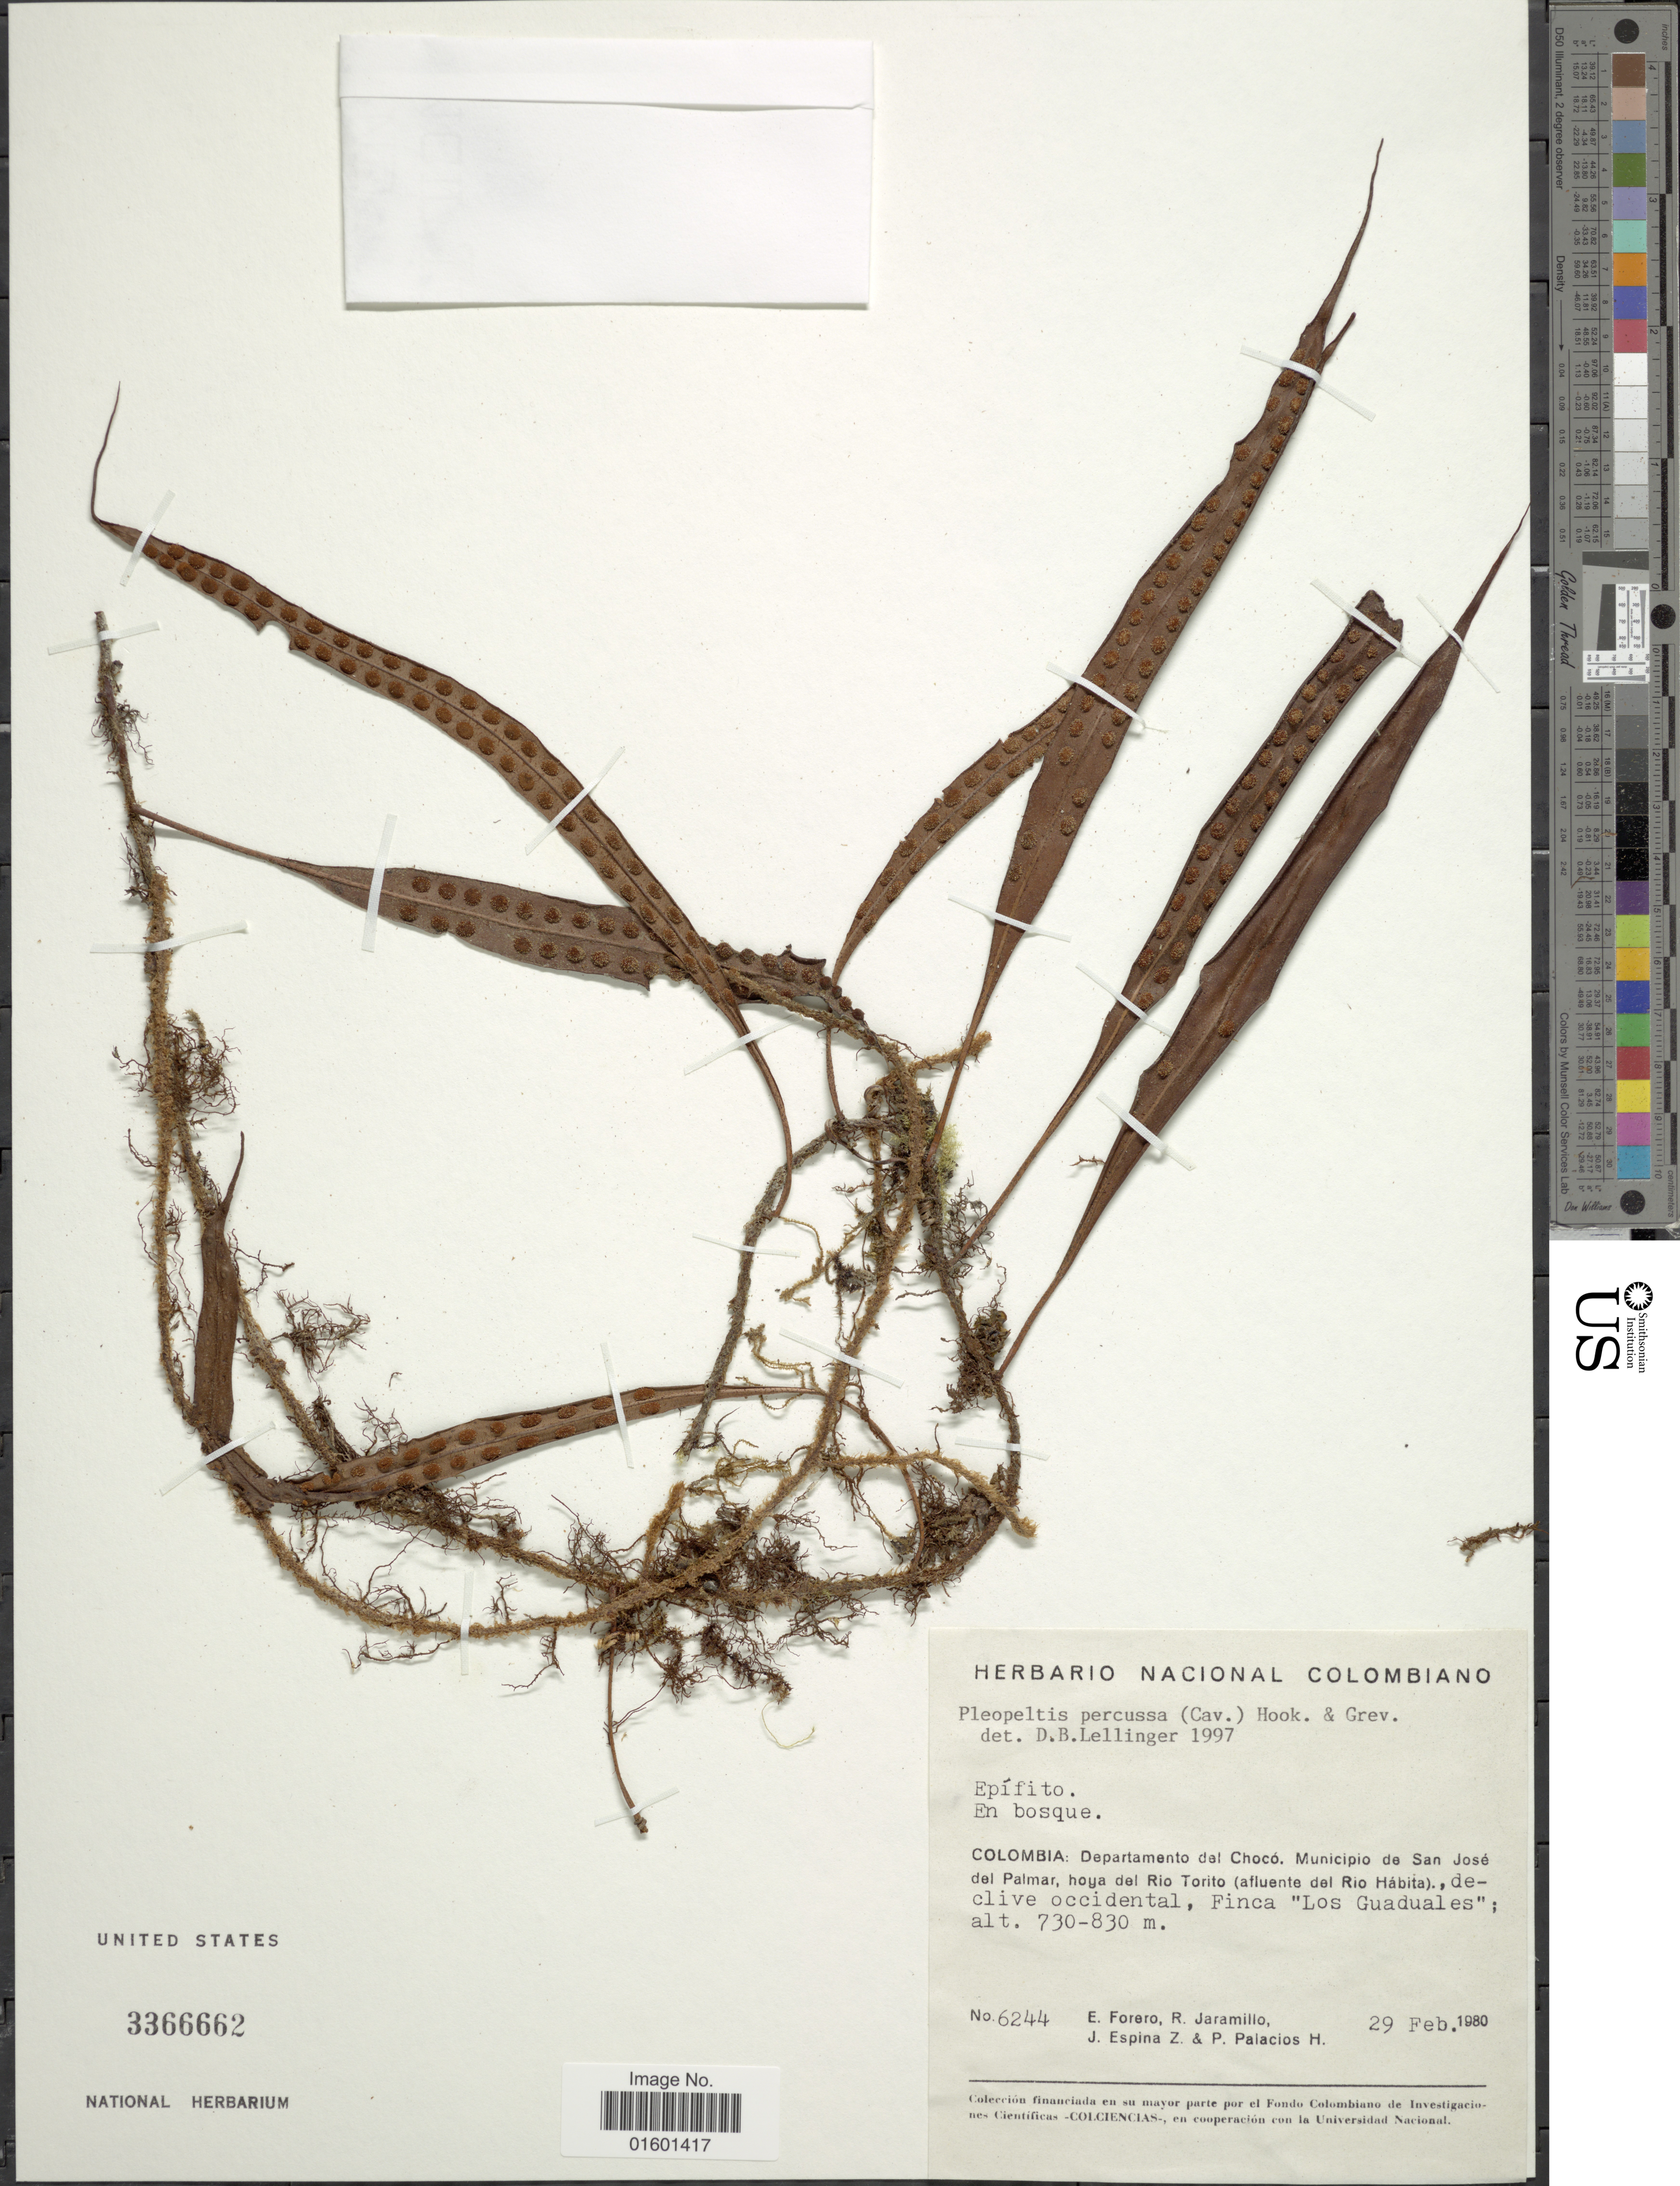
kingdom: Plantae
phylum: Tracheophyta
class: Polypodiopsida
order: Polypodiales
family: Polypodiaceae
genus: Microgramma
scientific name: Microgramma percussa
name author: (Cav.) de la Sota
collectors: E. Forero, R. Jaramillo, J. Espina & P. Palacios H.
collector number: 6244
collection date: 1980-02-29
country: Colombia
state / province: Chocó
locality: Muncipio de San Jose del Palmar, hoya del Rio Torito (afluente del Rio Habita), declive occidental, Finca "Los Guaduales"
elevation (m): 730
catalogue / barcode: US 3366662